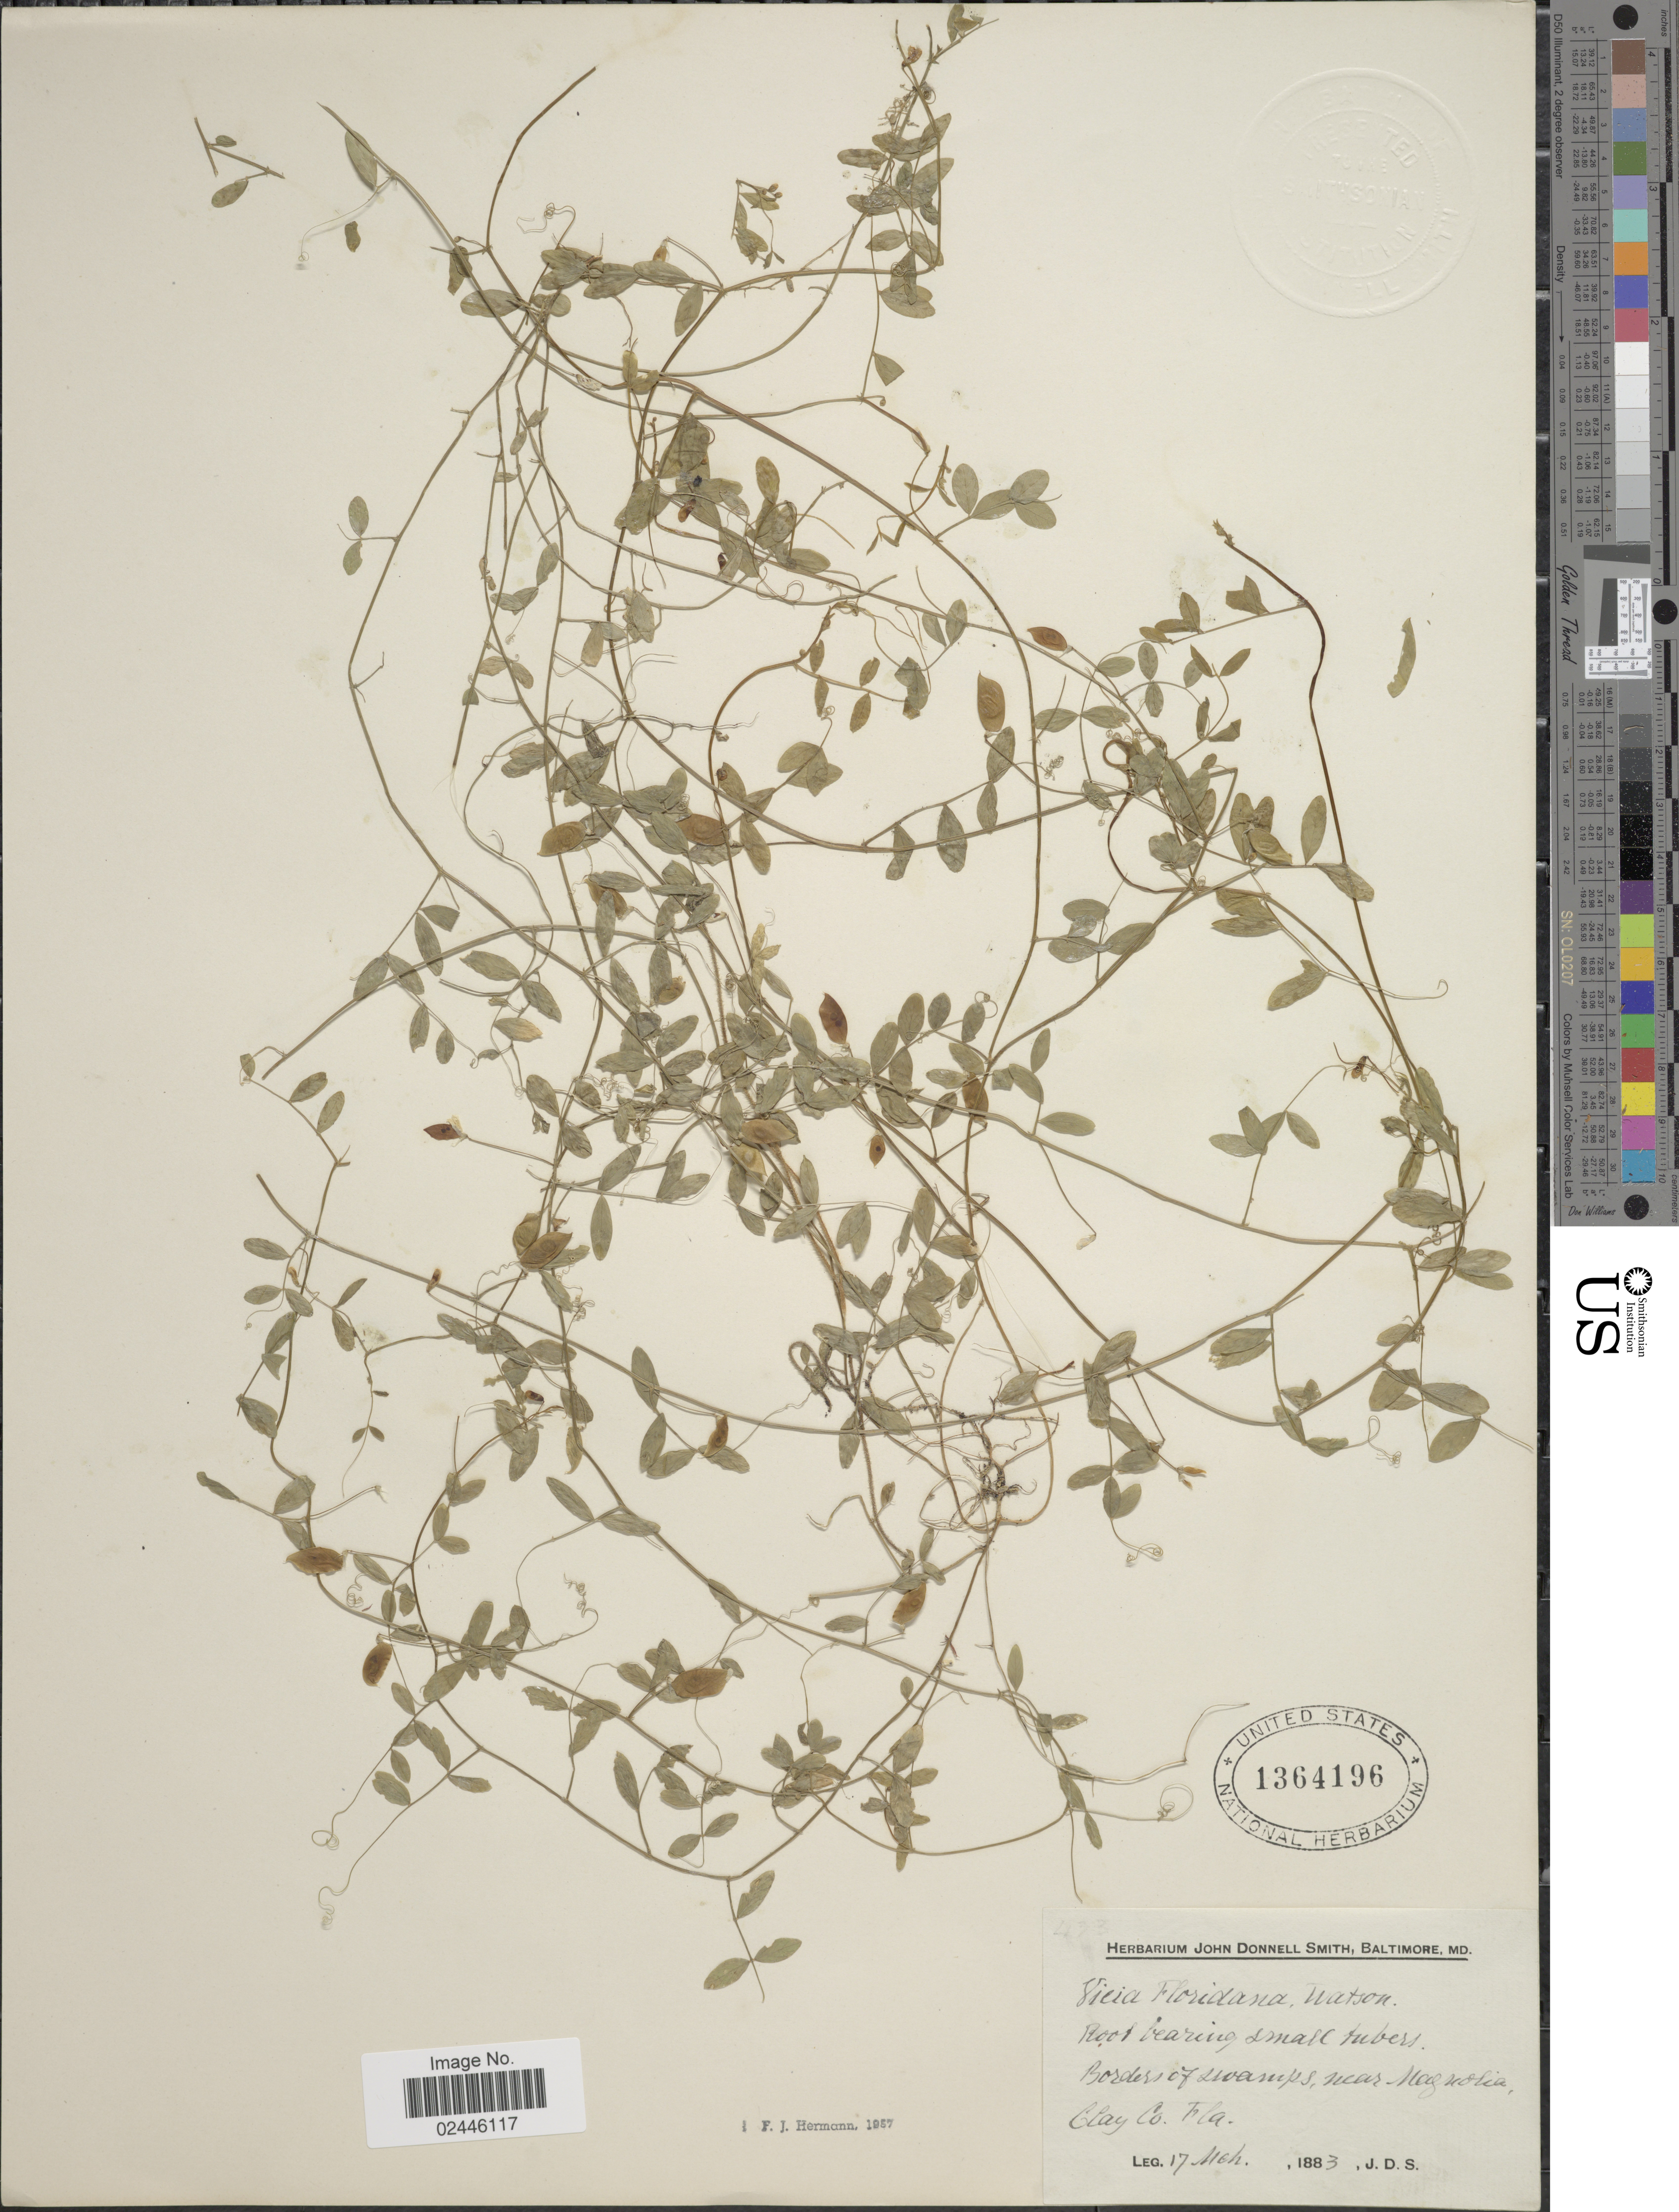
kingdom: Plantae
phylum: Tracheophyta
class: Magnoliopsida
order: Fabales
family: Fabaceae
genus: Vicia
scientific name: Vicia floridana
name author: S. Watson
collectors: J. Donnell Smith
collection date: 1883-03-17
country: United States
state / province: Florida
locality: Near Magnolia Clay Co.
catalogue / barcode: US 1364196